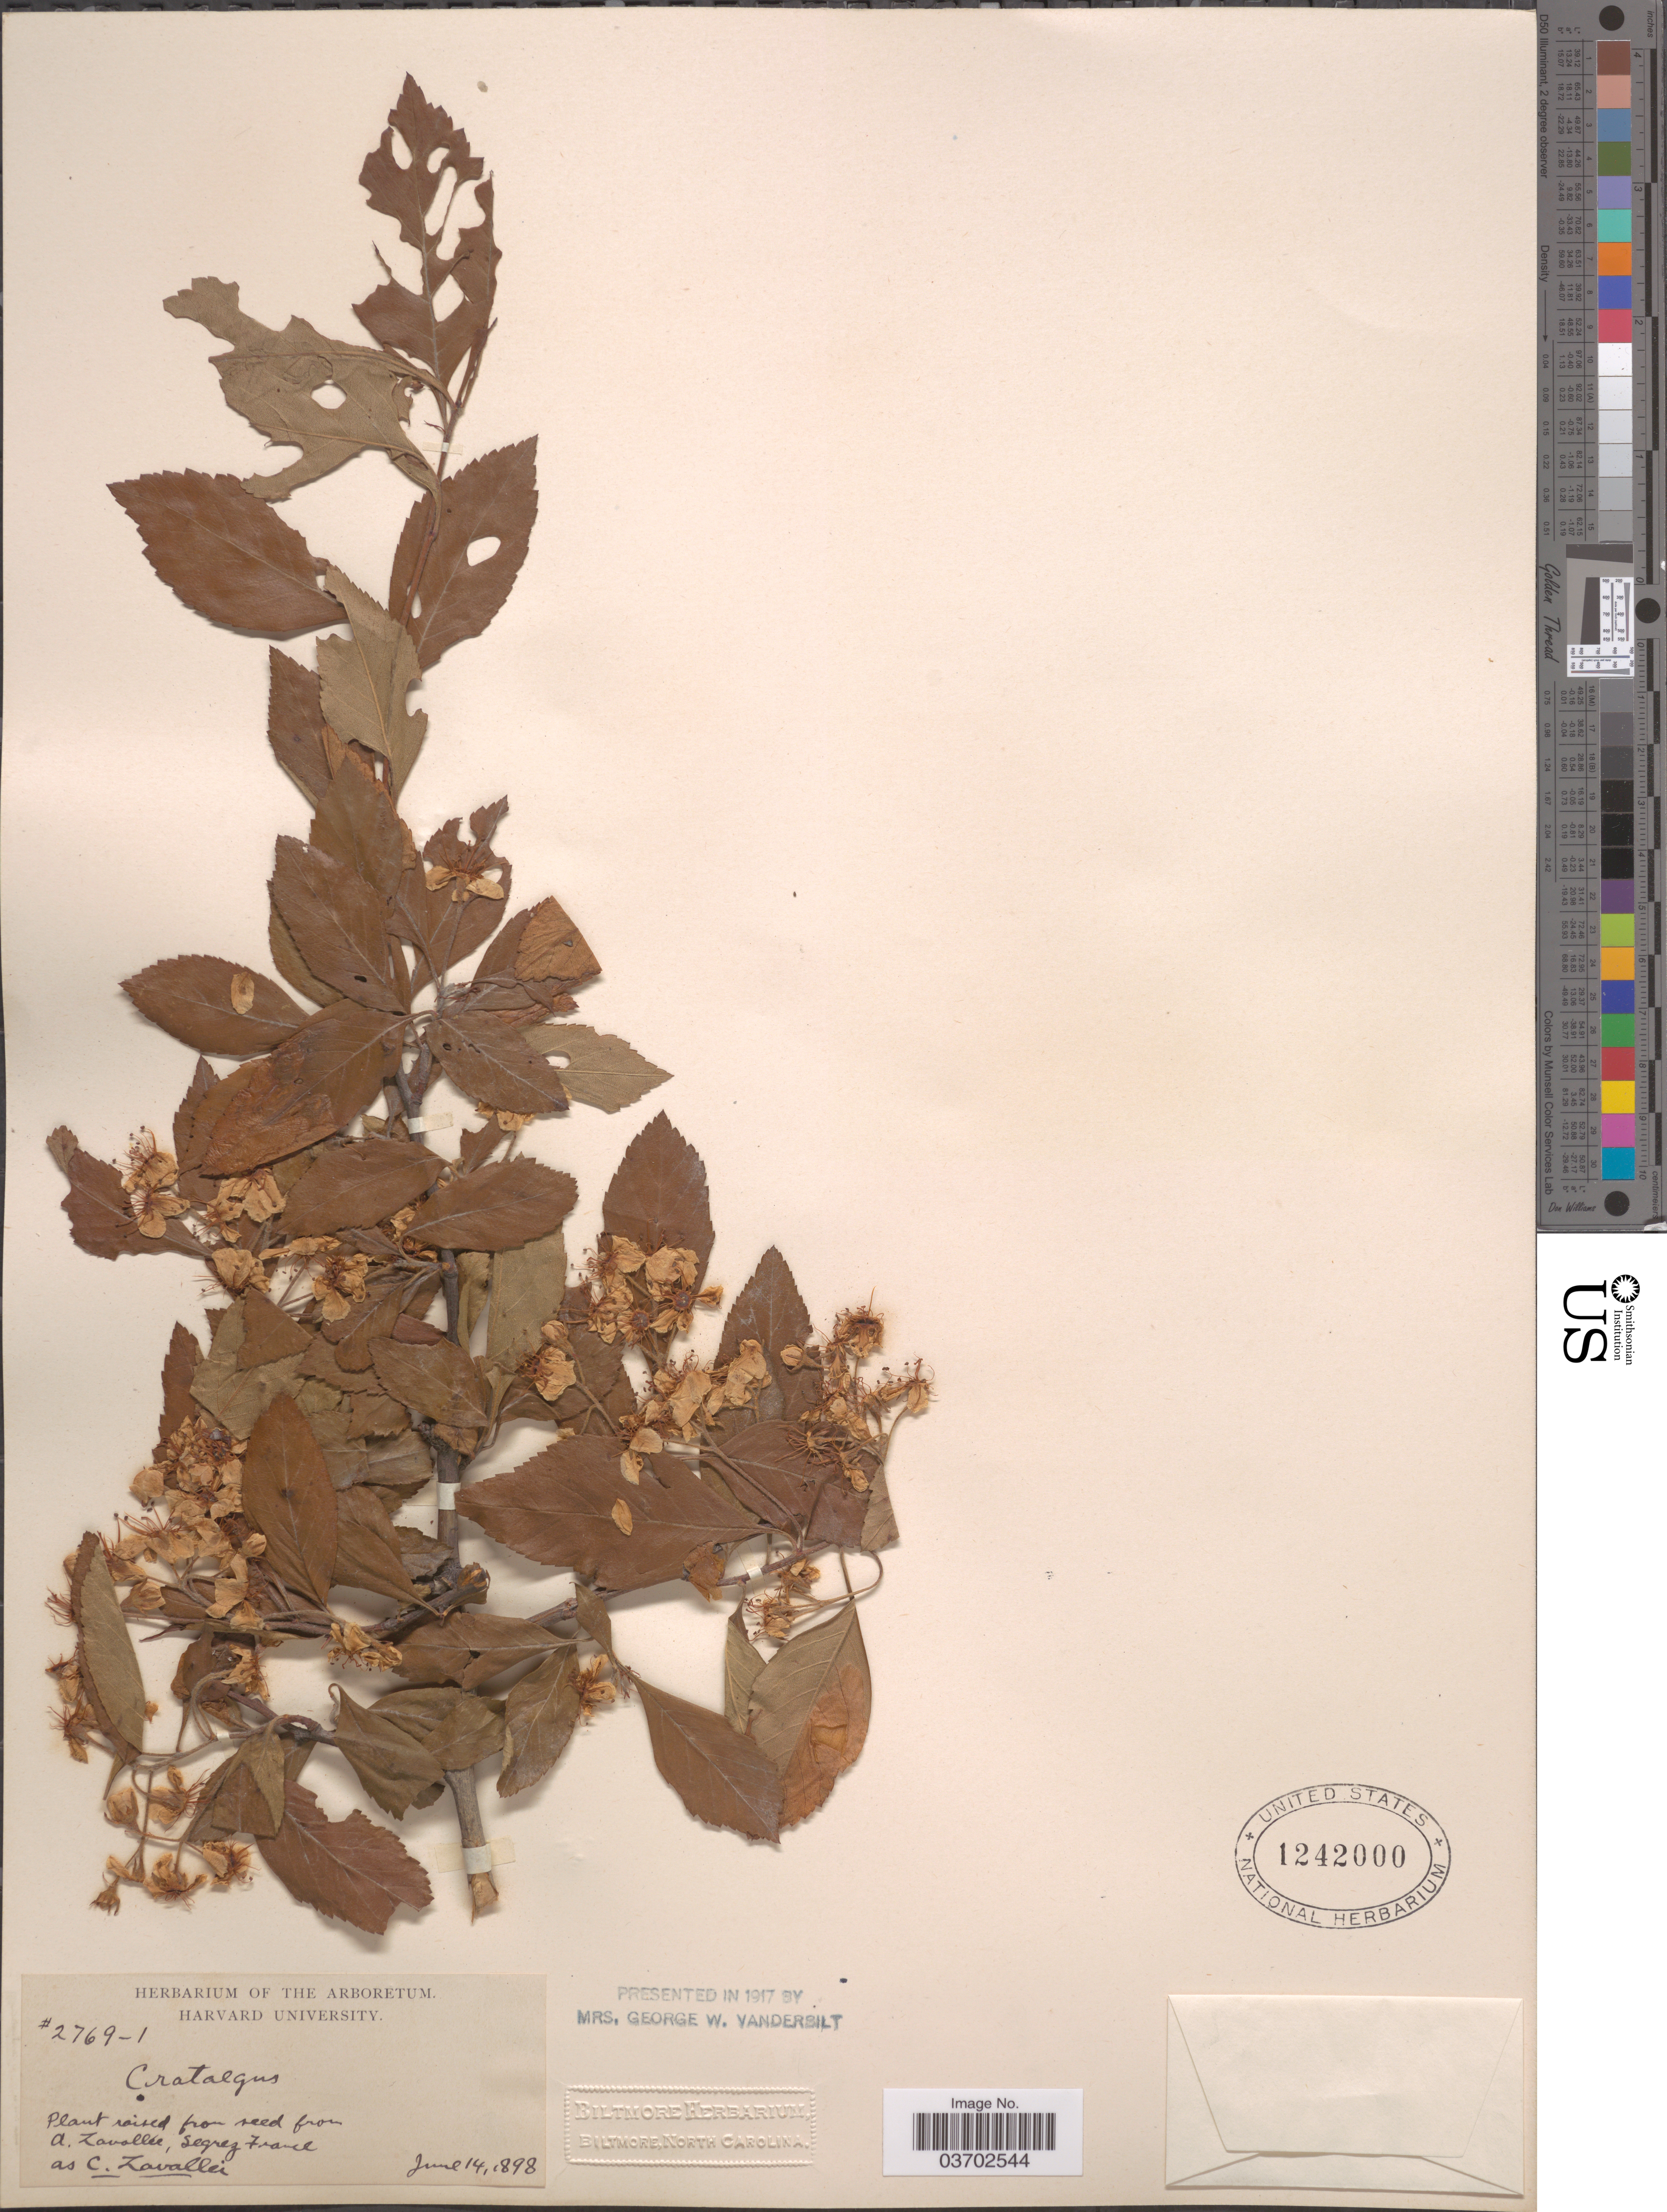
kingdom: Plantae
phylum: Tracheophyta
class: Magnoliopsida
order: Rosales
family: Rosaceae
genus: Crataegus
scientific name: Crataegus lavallei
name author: Sarg.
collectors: Ex herb. of the Arboretum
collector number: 2769-1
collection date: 1898-06-14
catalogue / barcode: US 1242000